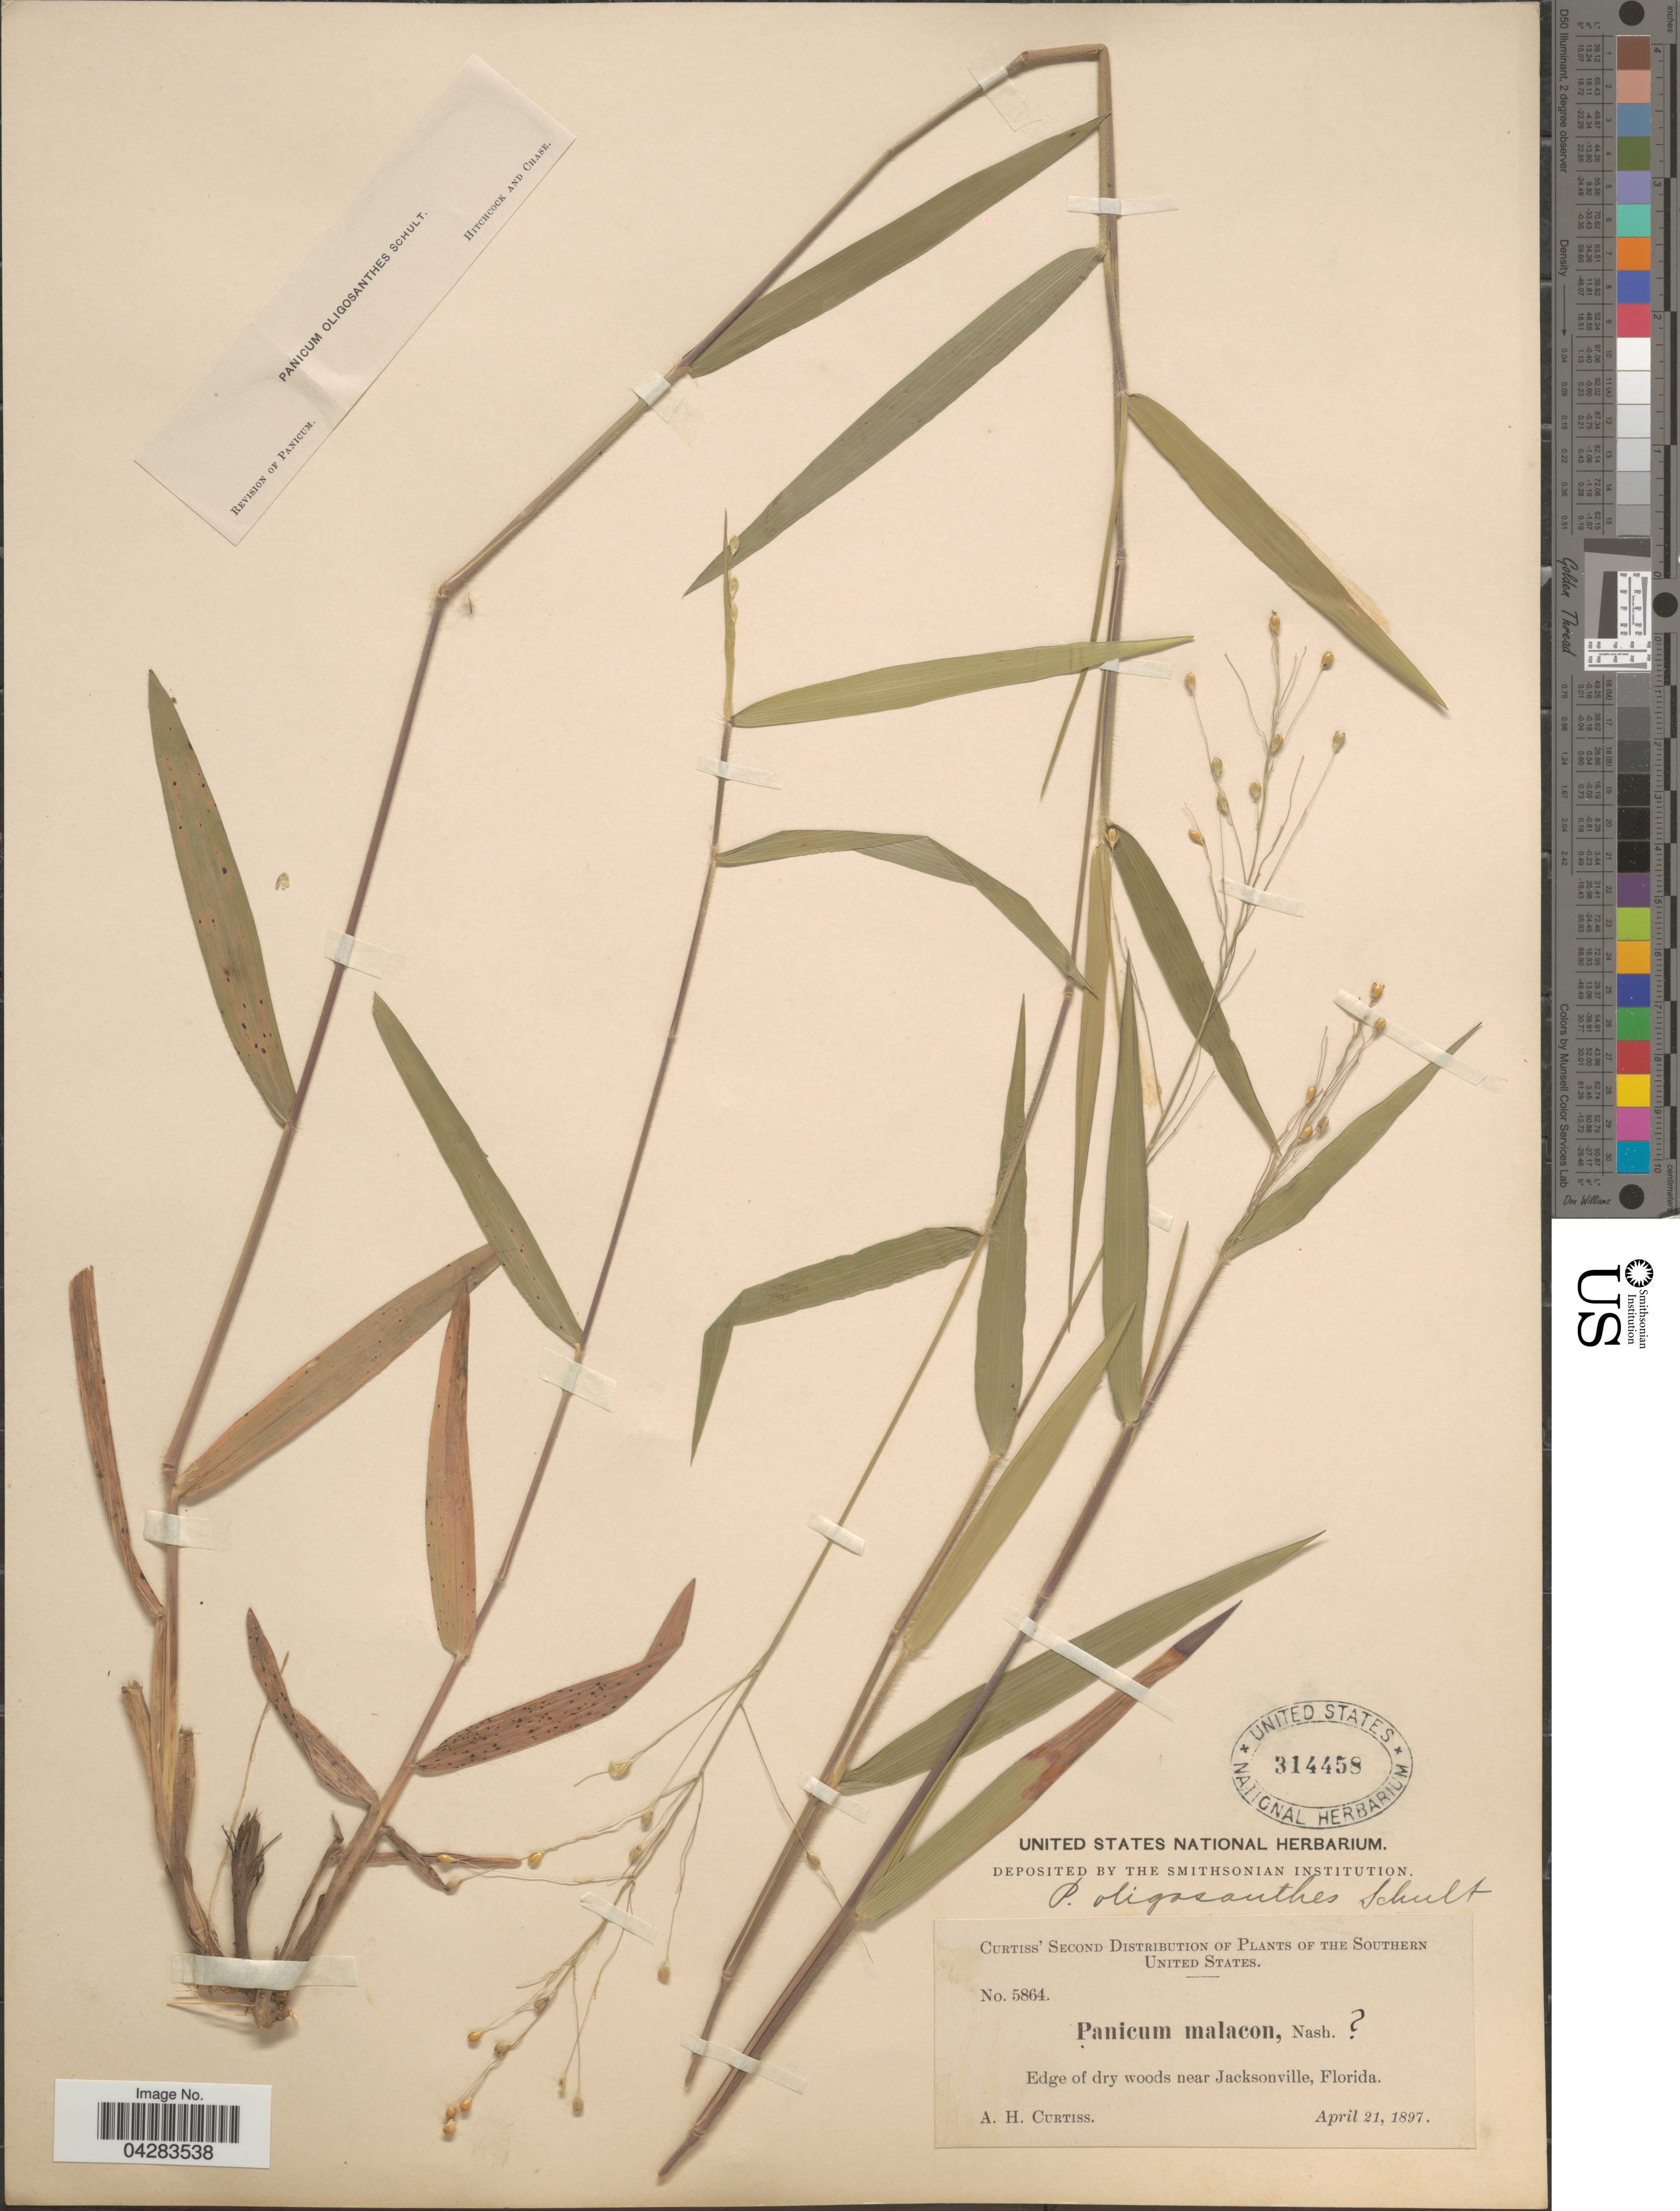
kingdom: Plantae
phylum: Tracheophyta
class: Liliopsida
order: Poales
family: Poaceae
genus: Dichanthelium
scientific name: Dichanthelium oligosanthes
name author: (Schult.) Gould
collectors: A. H. Curtiss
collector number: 5864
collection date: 1897-04-21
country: United States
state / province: Florida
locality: The Southern United States. Near Jacksonville.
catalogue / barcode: US 314458